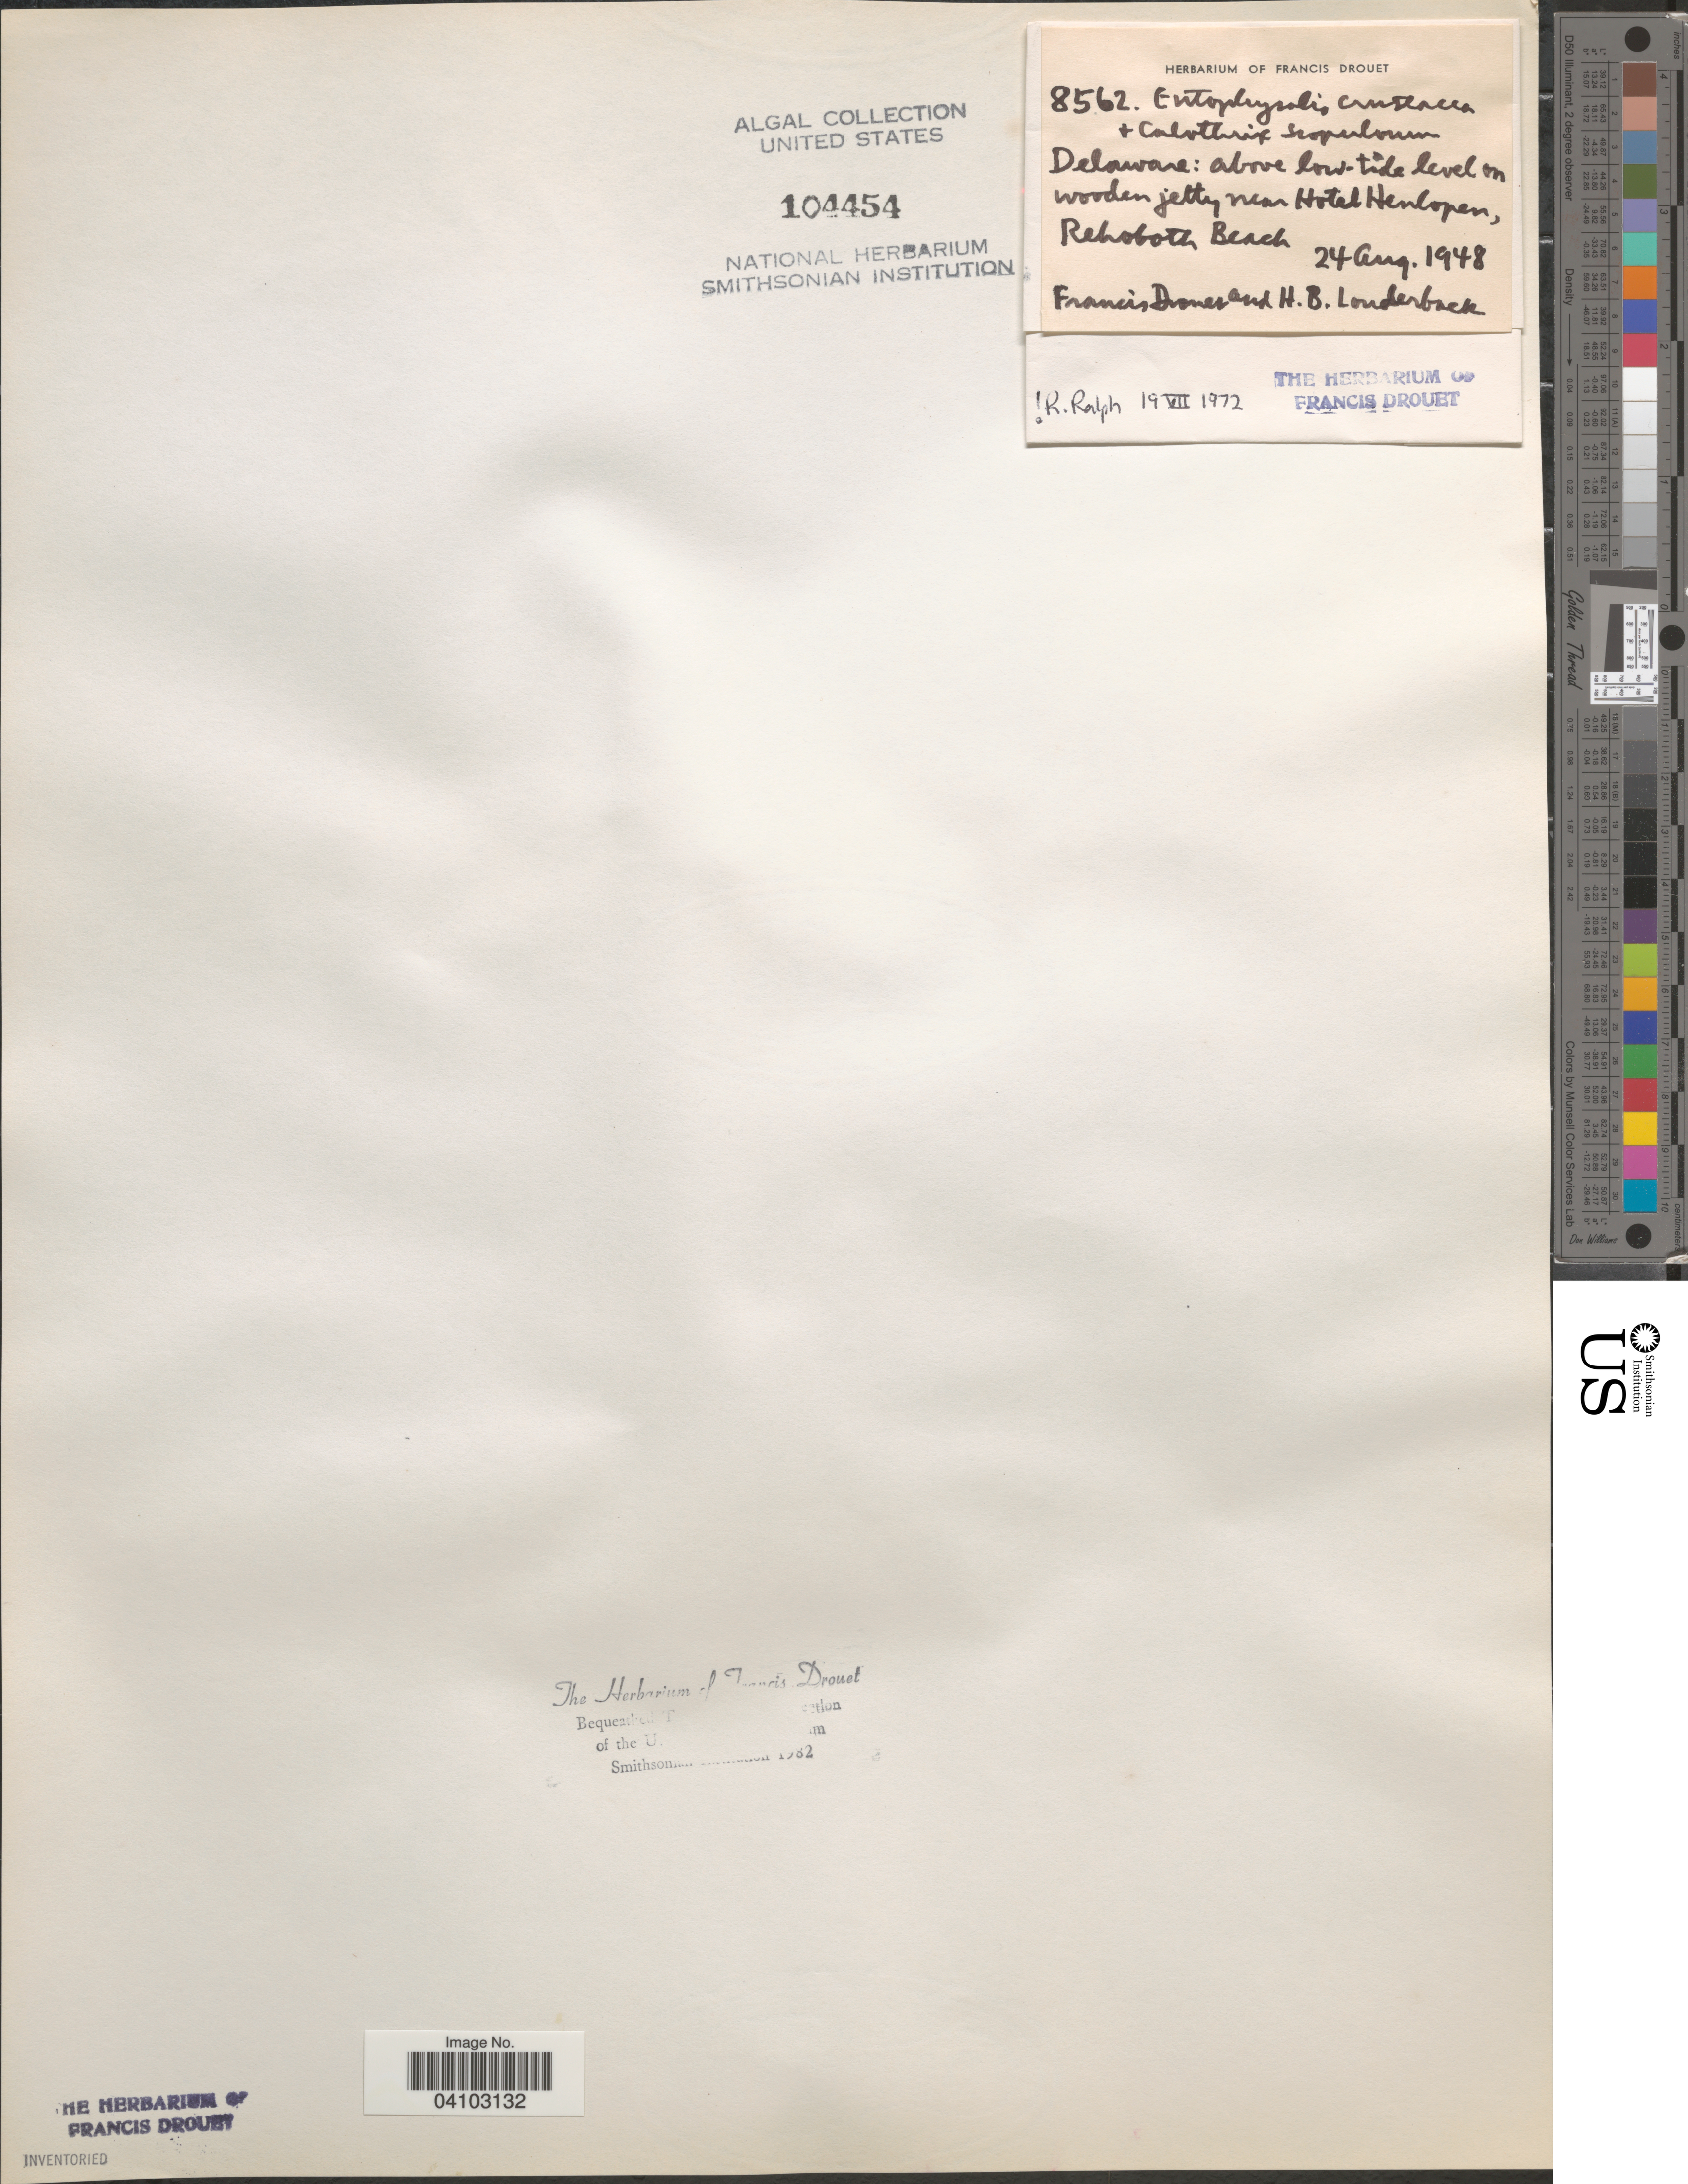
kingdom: Bacteria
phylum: Cyanobacteria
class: Cyanobacteriia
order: Cyanobacteriales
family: Chroococcaceae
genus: Entophysalis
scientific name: Entophysalis crustacea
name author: (J. Agardh) F.E. Drouet & W.A. Daily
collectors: F. E. Drouet & H. Louderback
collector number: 8562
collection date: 1948-08-24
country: United States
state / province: Delaware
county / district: Sussex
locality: Above low-tide level on wooden jetty near Hotel Henlopen, Rehoboth Beach.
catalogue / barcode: US 104454